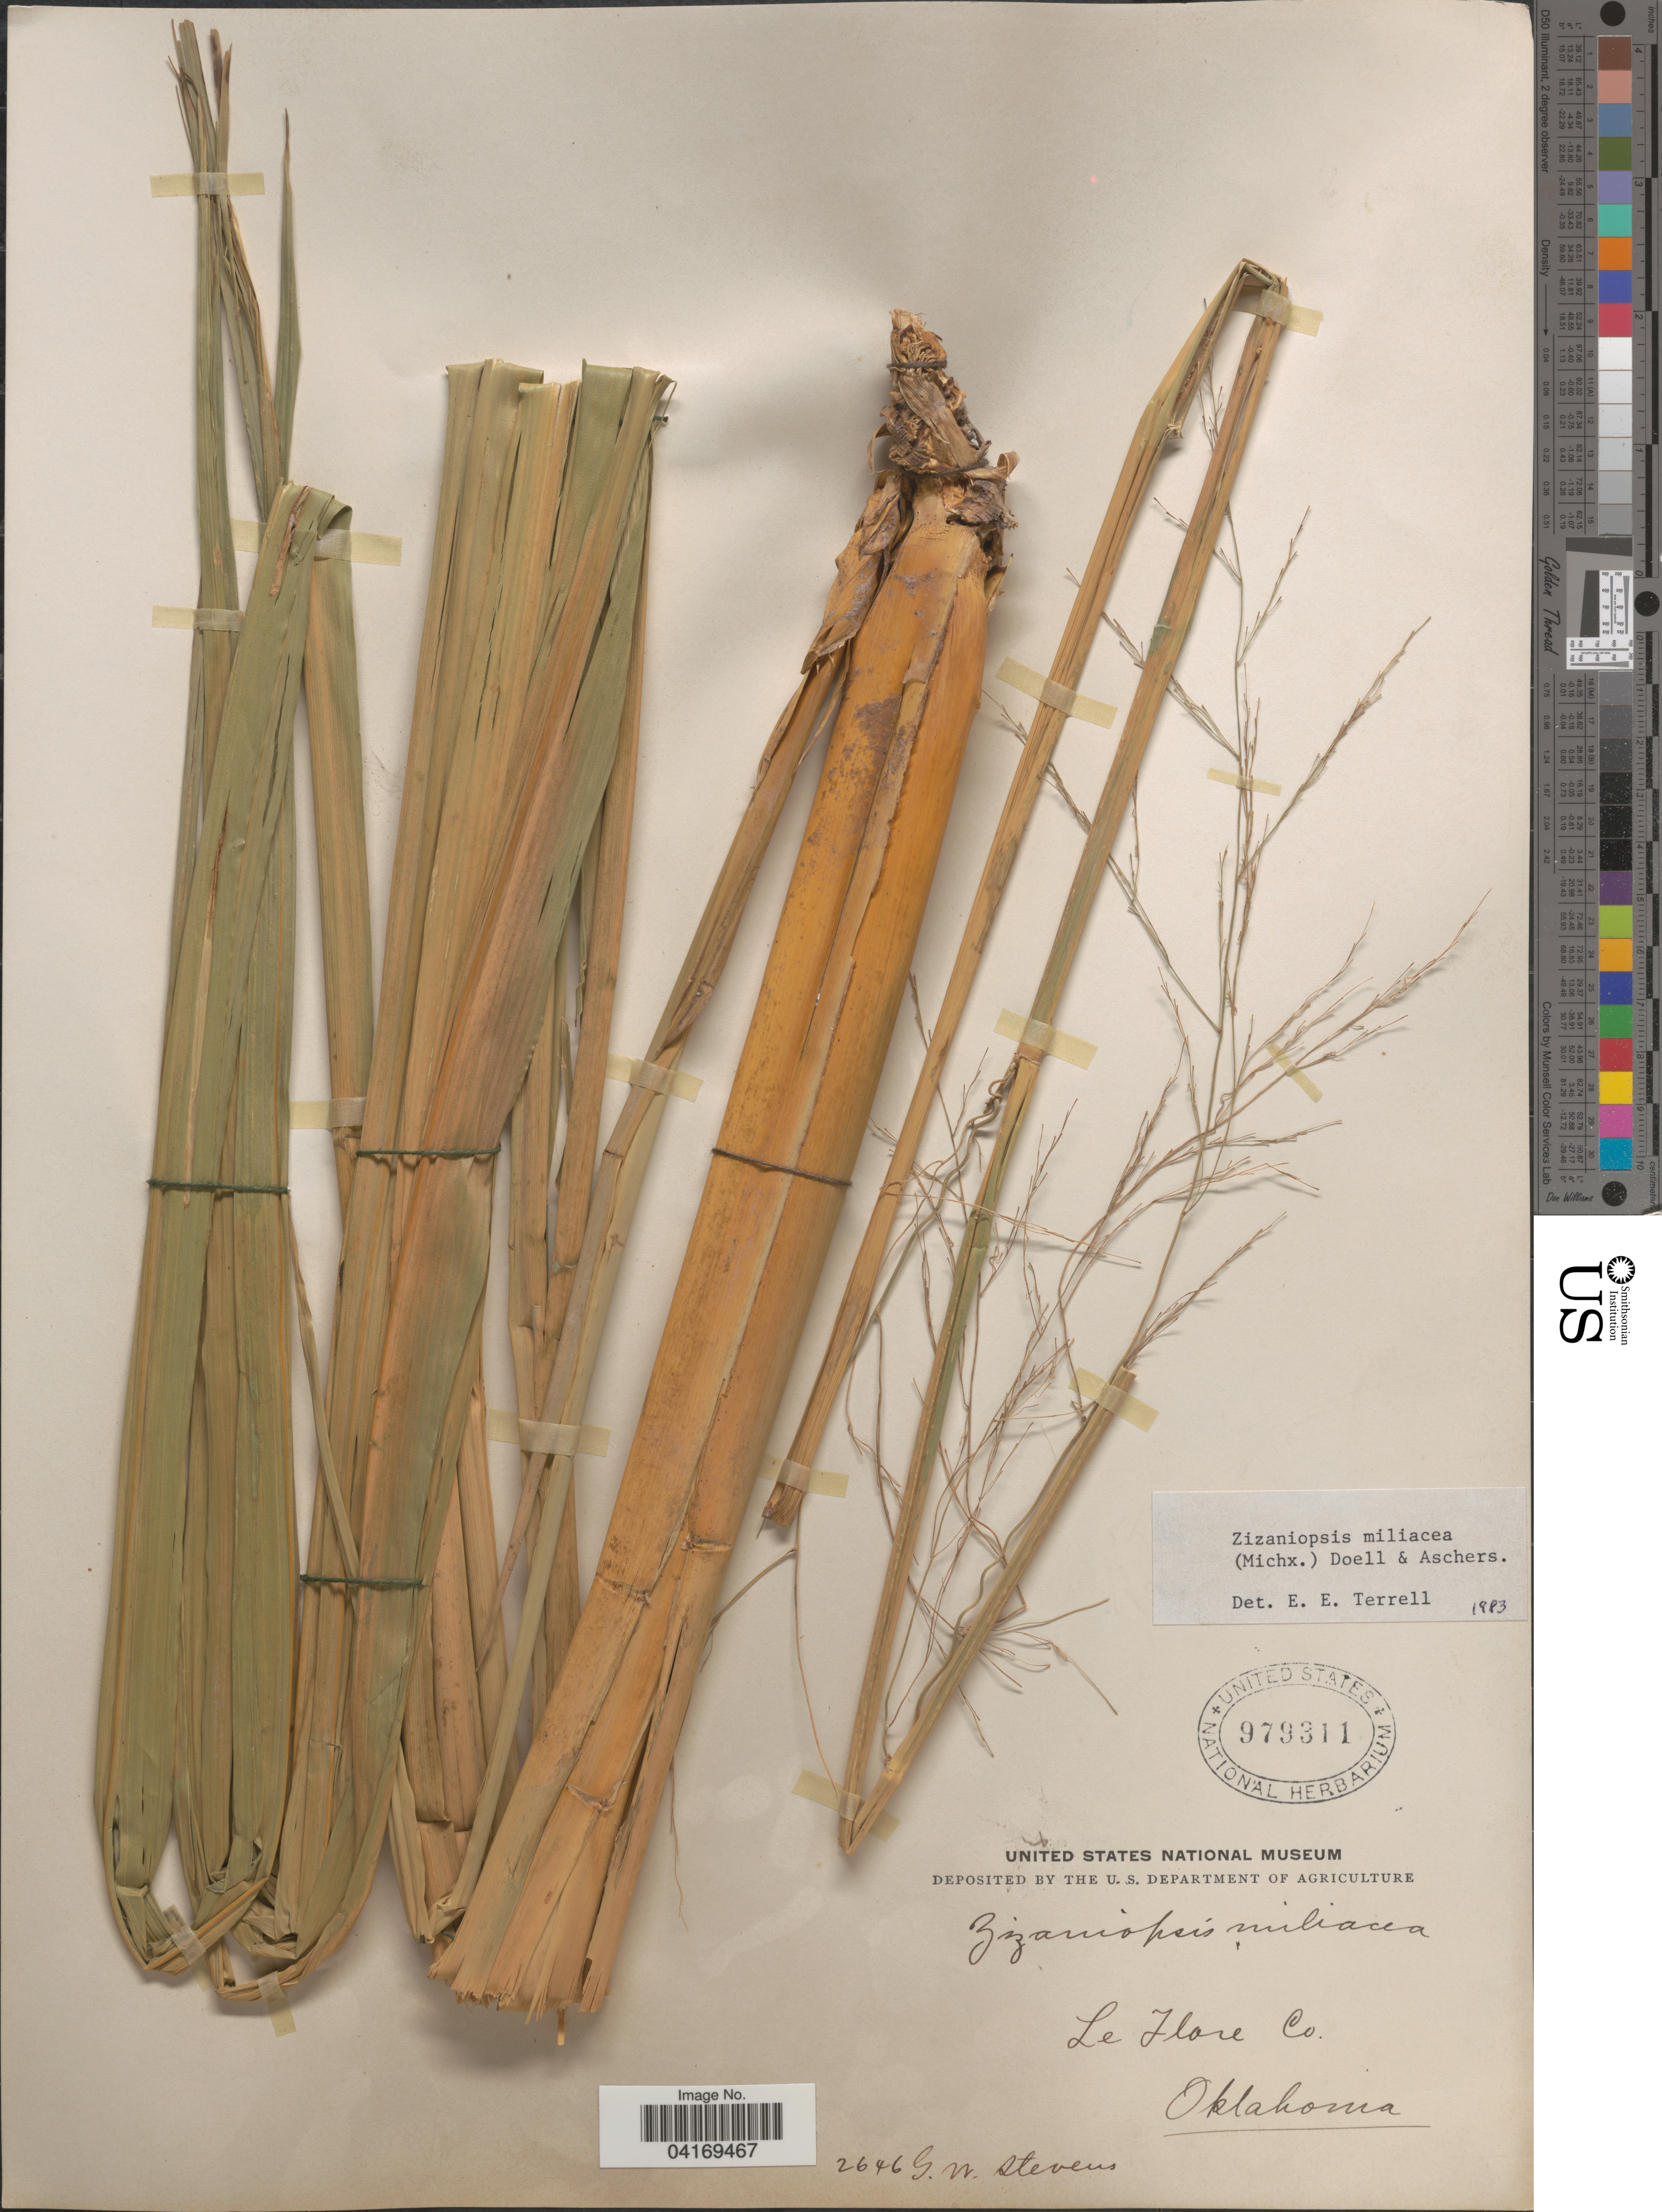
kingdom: Plantae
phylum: Tracheophyta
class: Liliopsida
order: Poales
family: Poaceae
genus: Zizaniopsis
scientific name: Zizaniopsis miliacea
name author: (Michx.) Döll & Asch.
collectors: G. W. Stevens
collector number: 2646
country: United States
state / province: Oklahoma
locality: Le Flore Co.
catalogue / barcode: US 979311